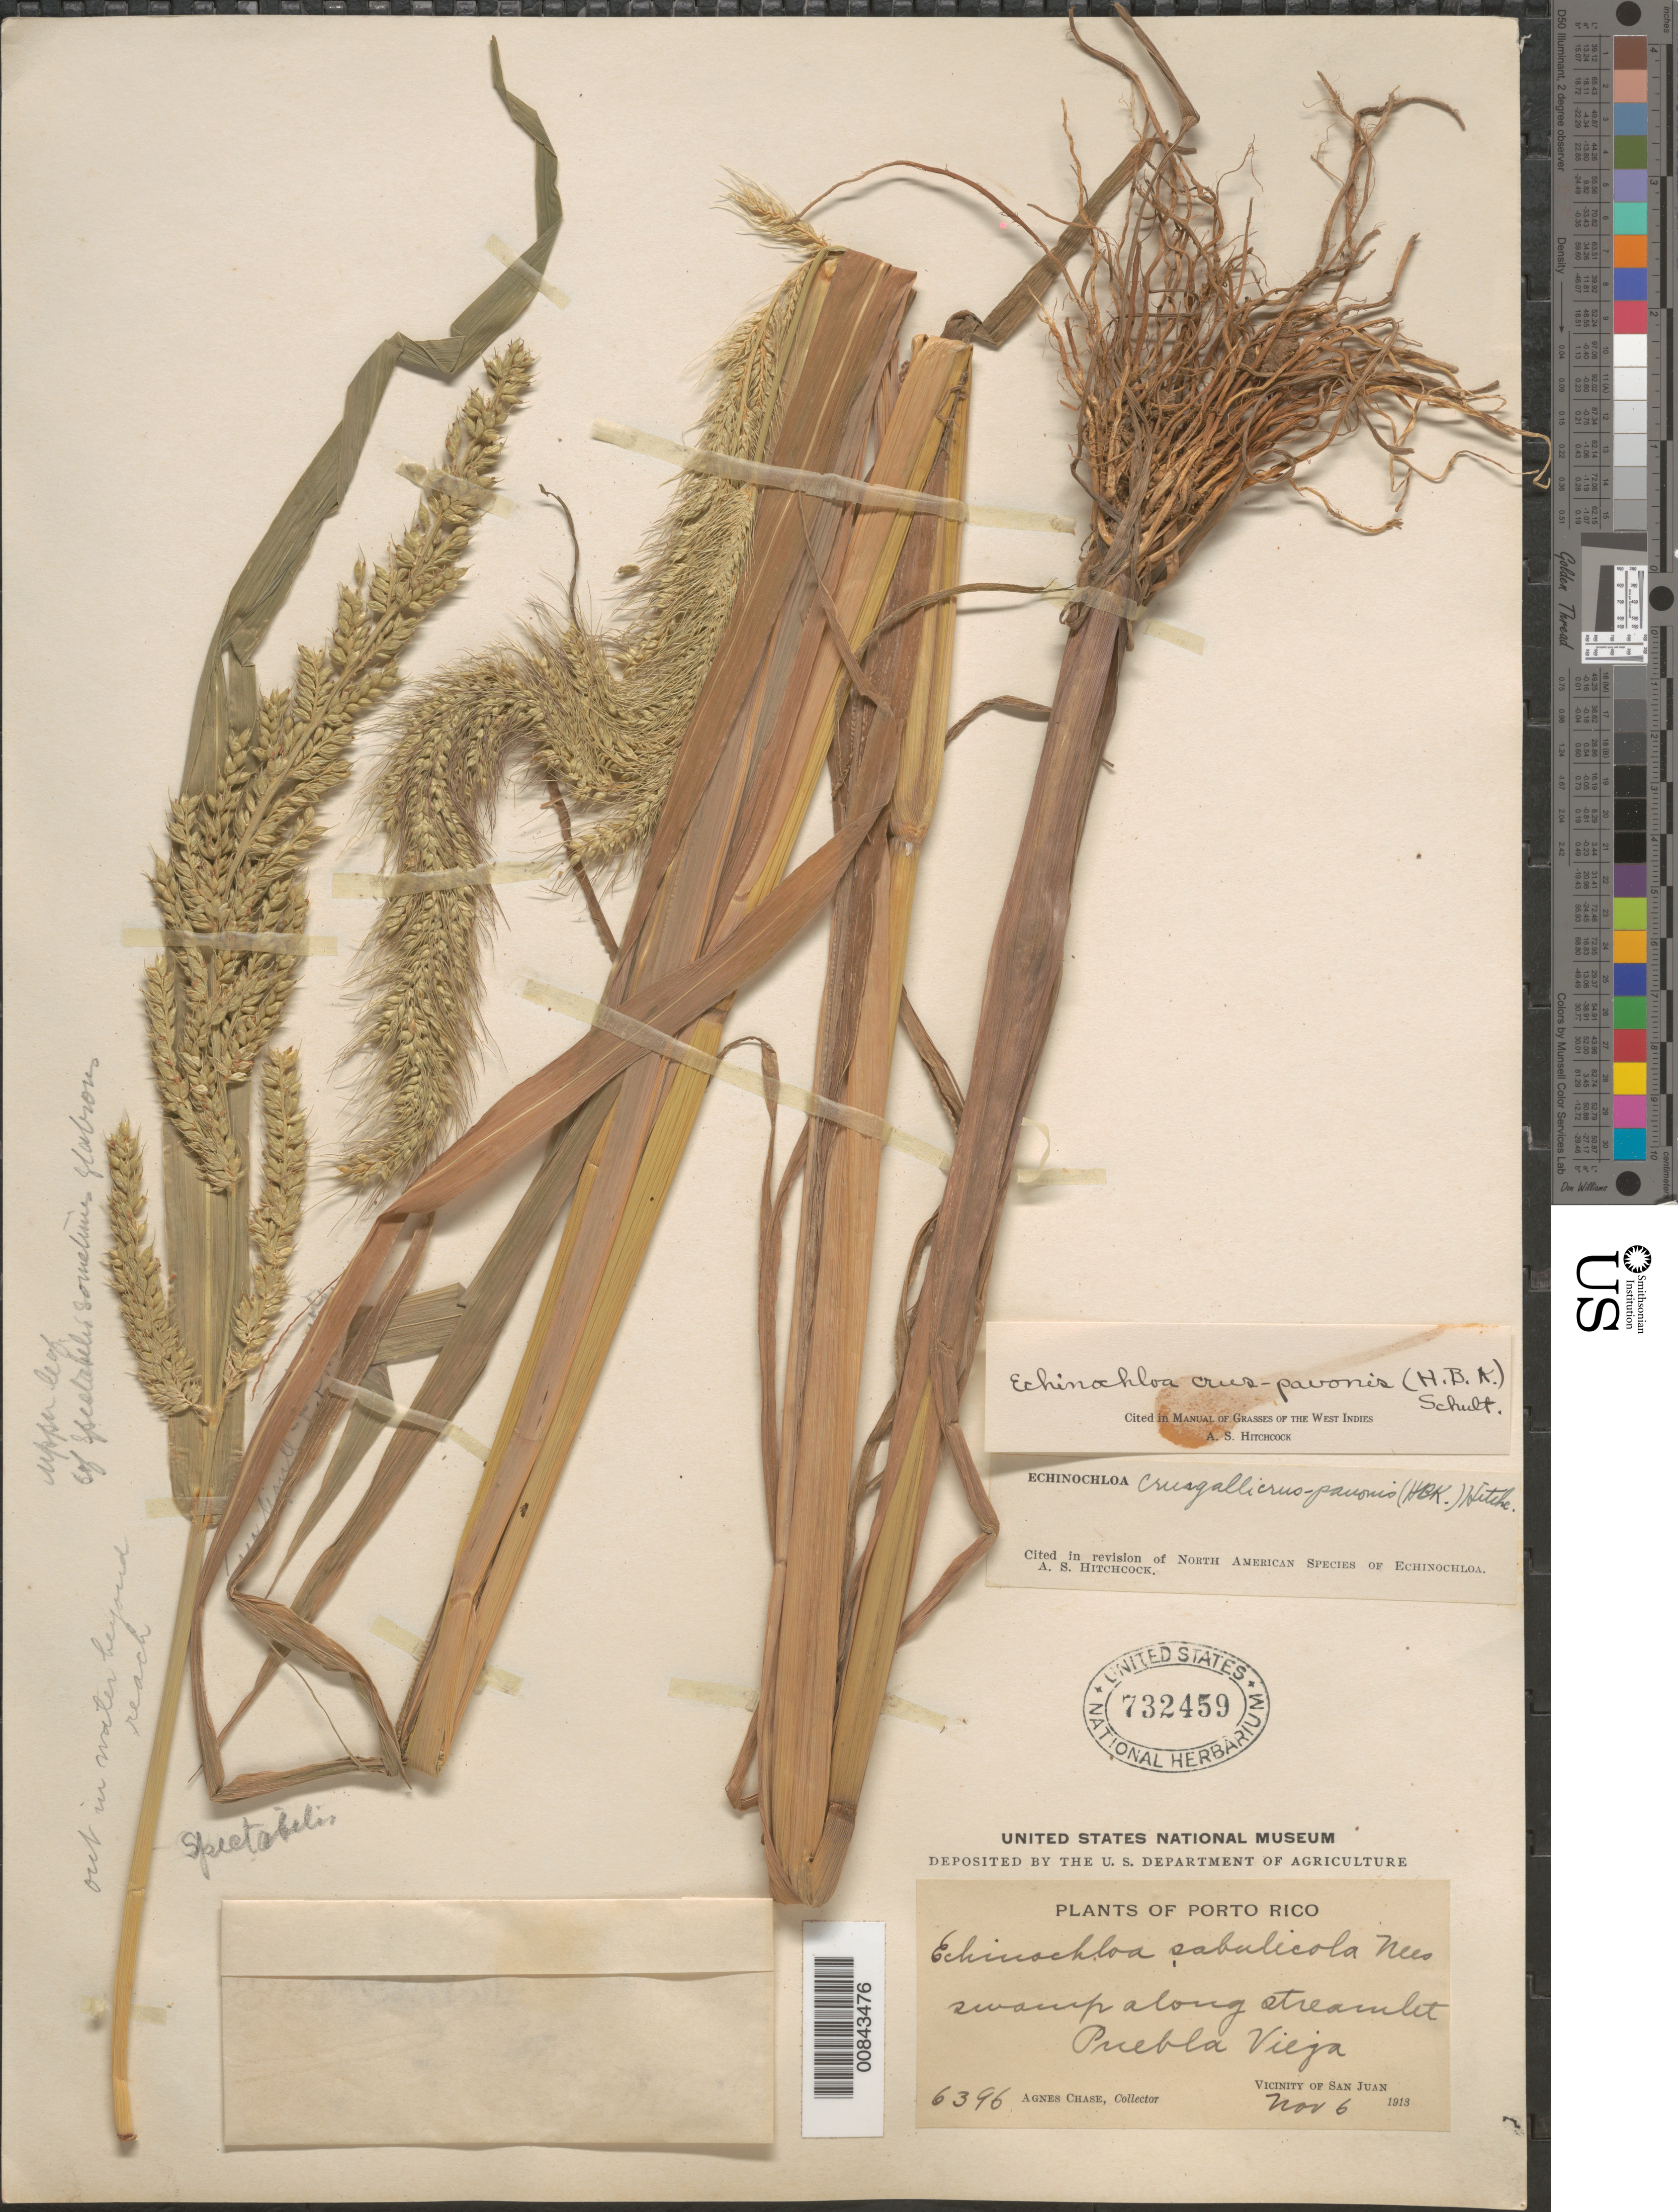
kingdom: Plantae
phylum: Tracheophyta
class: Liliopsida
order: Poales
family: Poaceae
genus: Echinochloa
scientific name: Echinochloa crus-pavonis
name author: (Kunth) Schult.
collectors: A. Chase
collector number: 6396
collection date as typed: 06 Nov 1913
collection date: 1913-11-06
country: Puerto Rico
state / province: Cataño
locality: Puebla Vieja.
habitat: Swamp along streamlet.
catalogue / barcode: US 732459